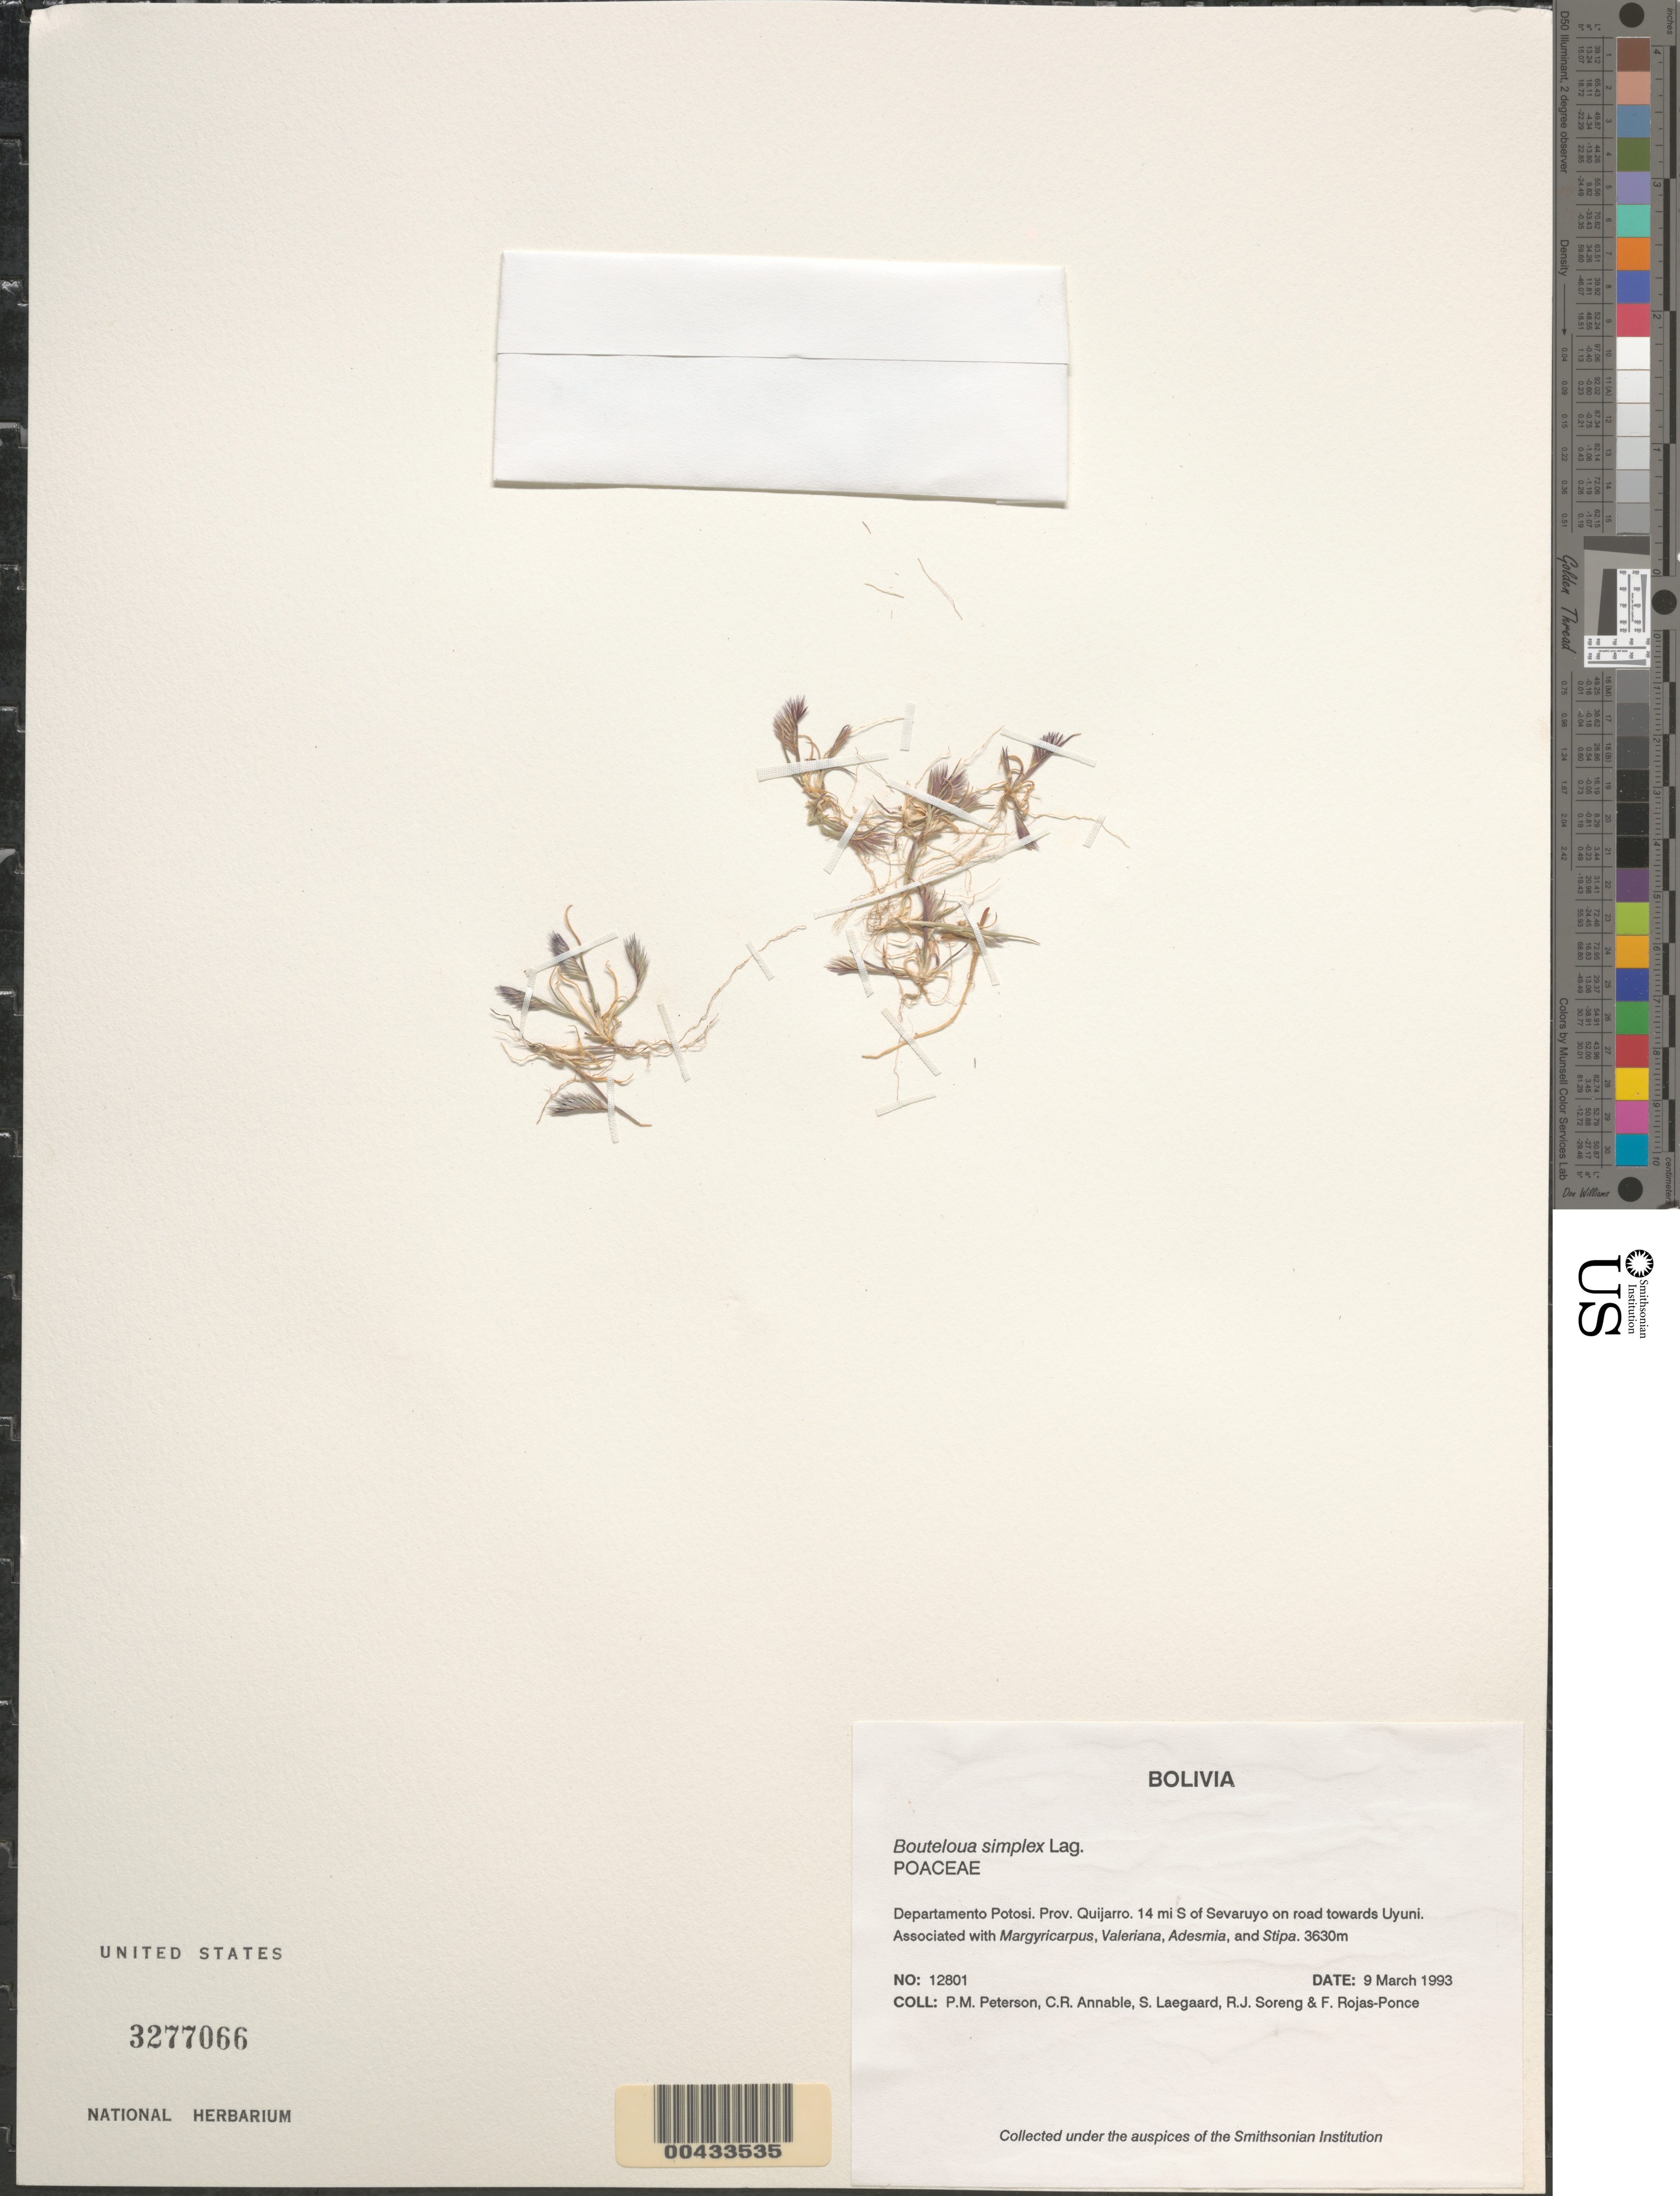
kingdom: Plantae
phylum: Tracheophyta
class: Liliopsida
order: Poales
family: Poaceae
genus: Bouteloua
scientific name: Bouteloua simplex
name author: Lag.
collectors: P. M. Peterson, C. R. Annable, S. Lægaard, R. J. Soreng & F. Rojas-Ponce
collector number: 12801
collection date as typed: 09 Mar 1993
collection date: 1993-03-09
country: Bolivia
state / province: Potosí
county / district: Quijarro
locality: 14 mi S of Sevaruyo on road towards Uyuni.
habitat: Associated with Margyricarpus, Valeriana, Adesmia, and Stipa.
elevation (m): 3630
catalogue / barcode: US 3277066